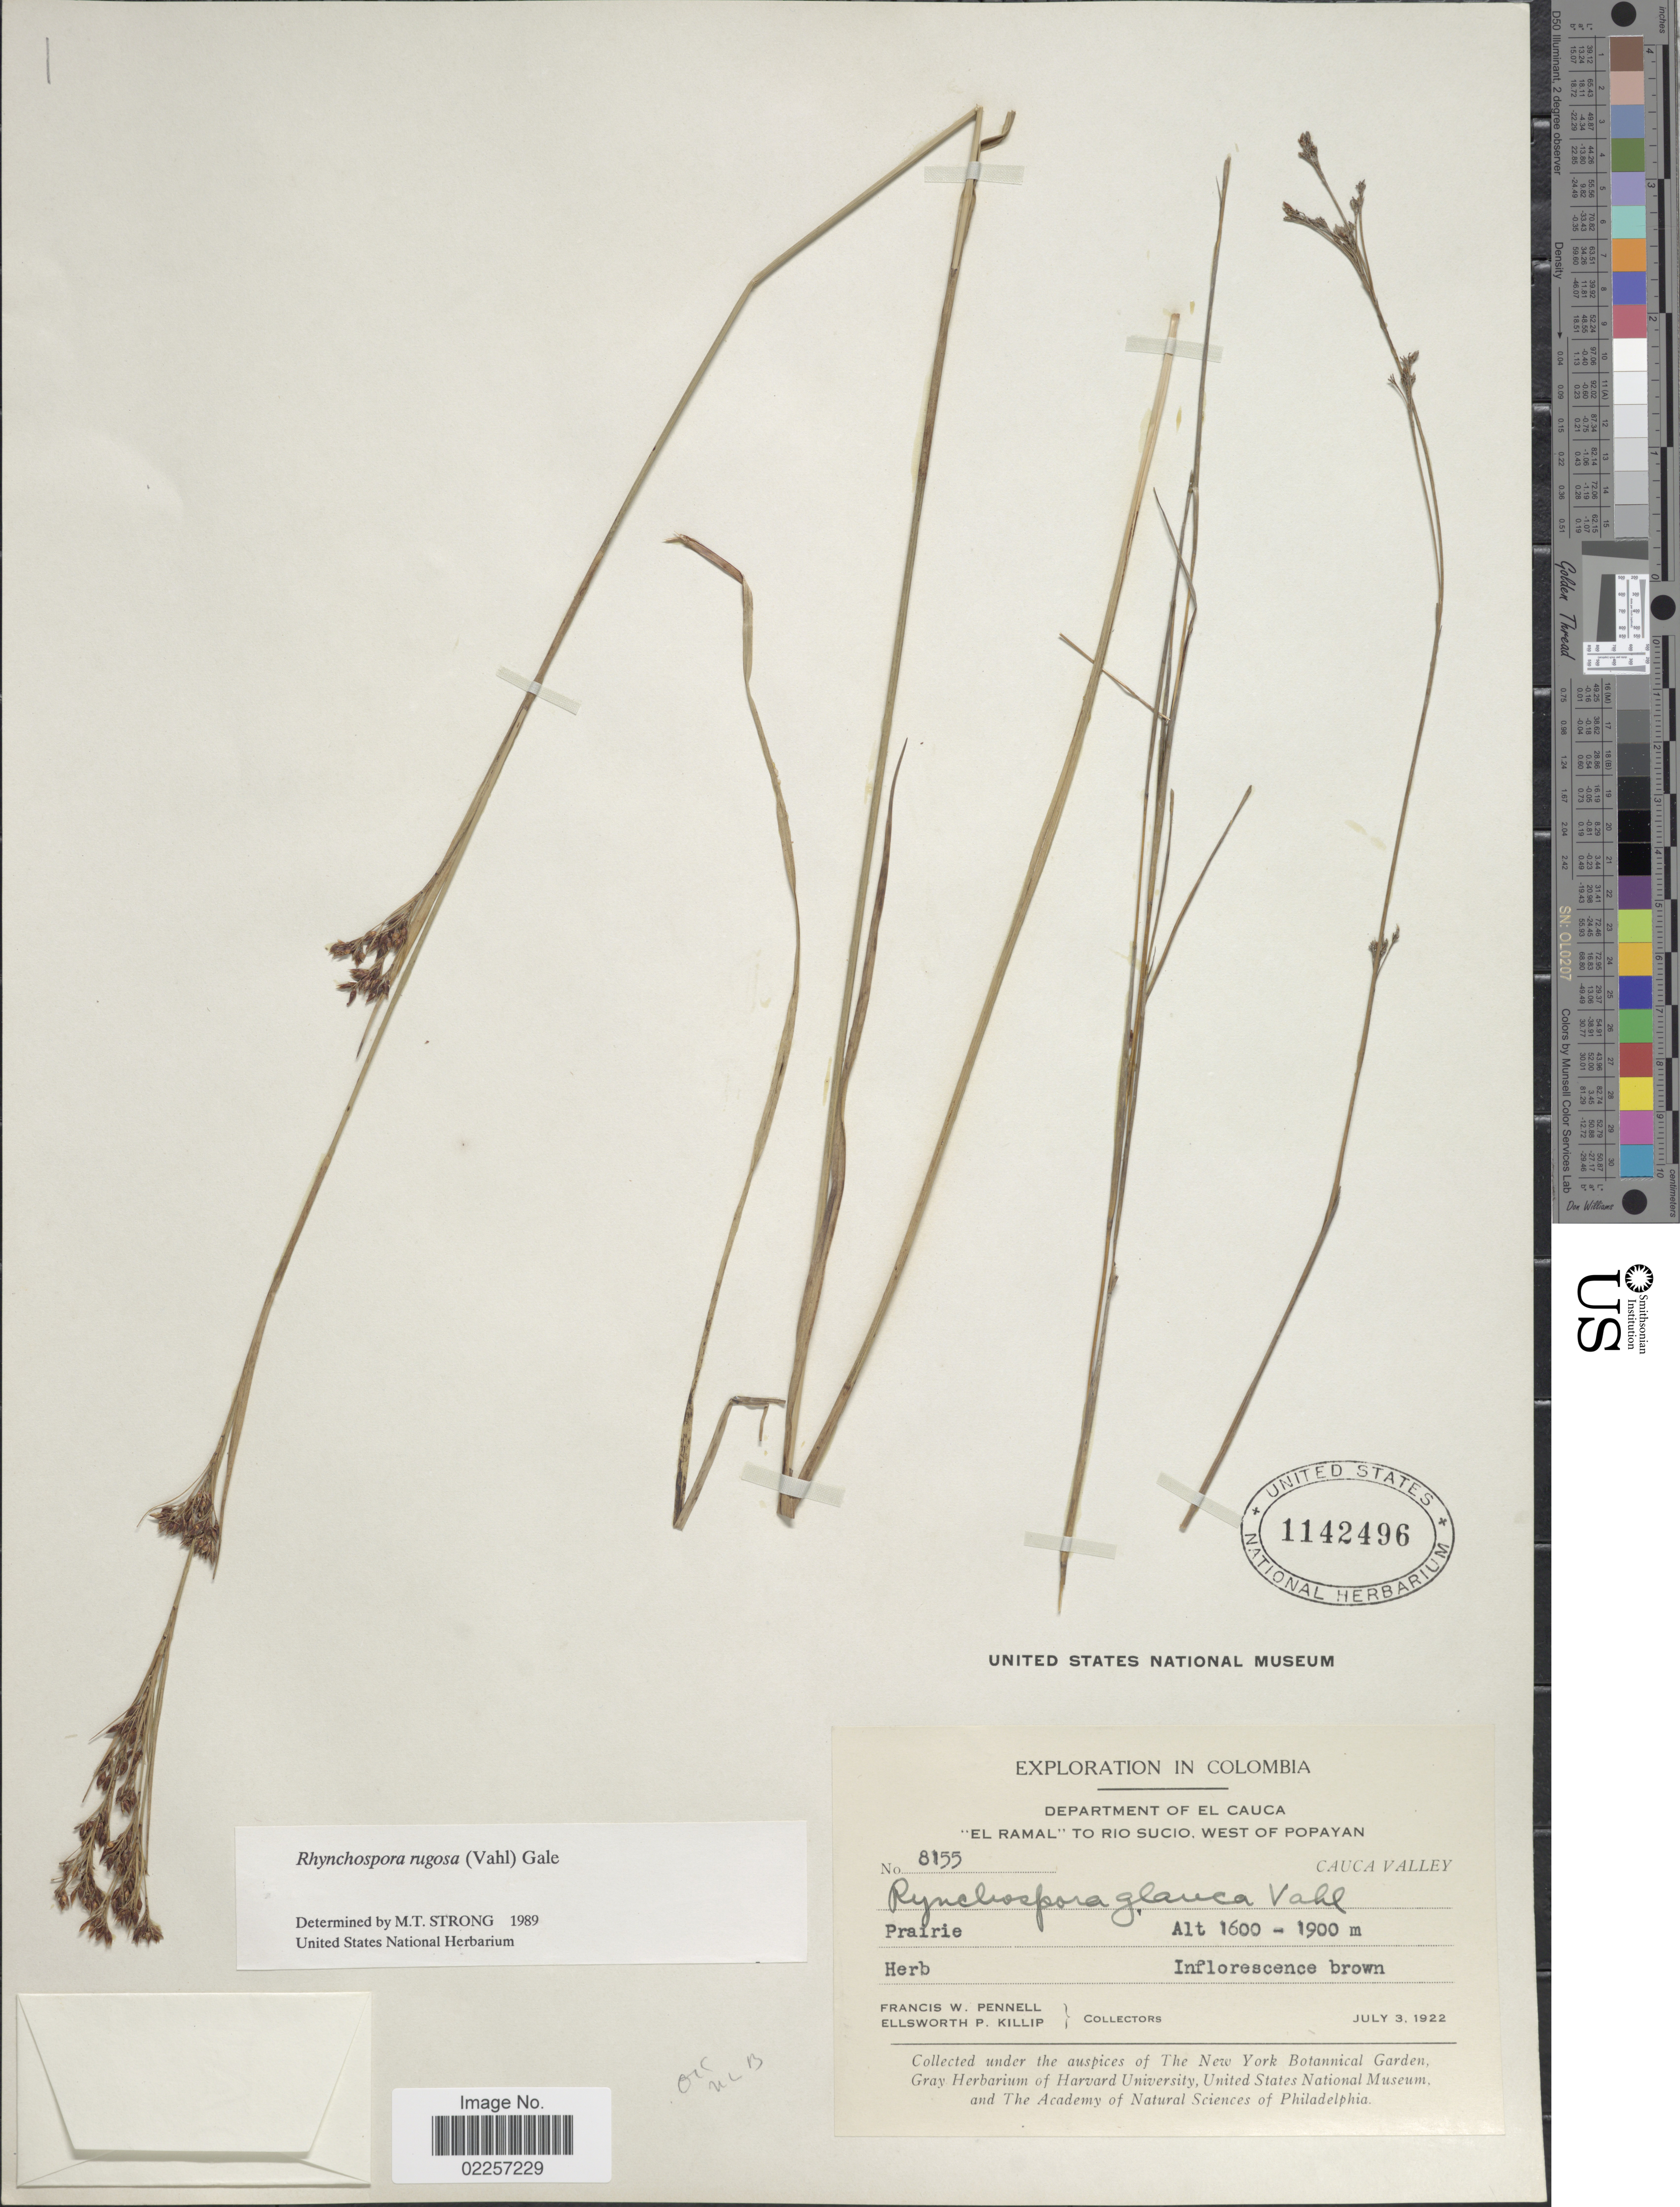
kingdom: Plantae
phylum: Tracheophyta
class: Liliopsida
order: Poales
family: Cyperaceae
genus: Rhynchospora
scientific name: Rhynchospora rugosa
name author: (Vahl) Gale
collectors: F. W. Pennell & E. P. Killip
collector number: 8155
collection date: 1922-07-03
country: Colombia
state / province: Cauca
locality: Department of El Cauca, "El Ramal" to Rio Sucio, west of Popayan, Cauca Valley, prairie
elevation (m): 1600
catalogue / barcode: US 1142496